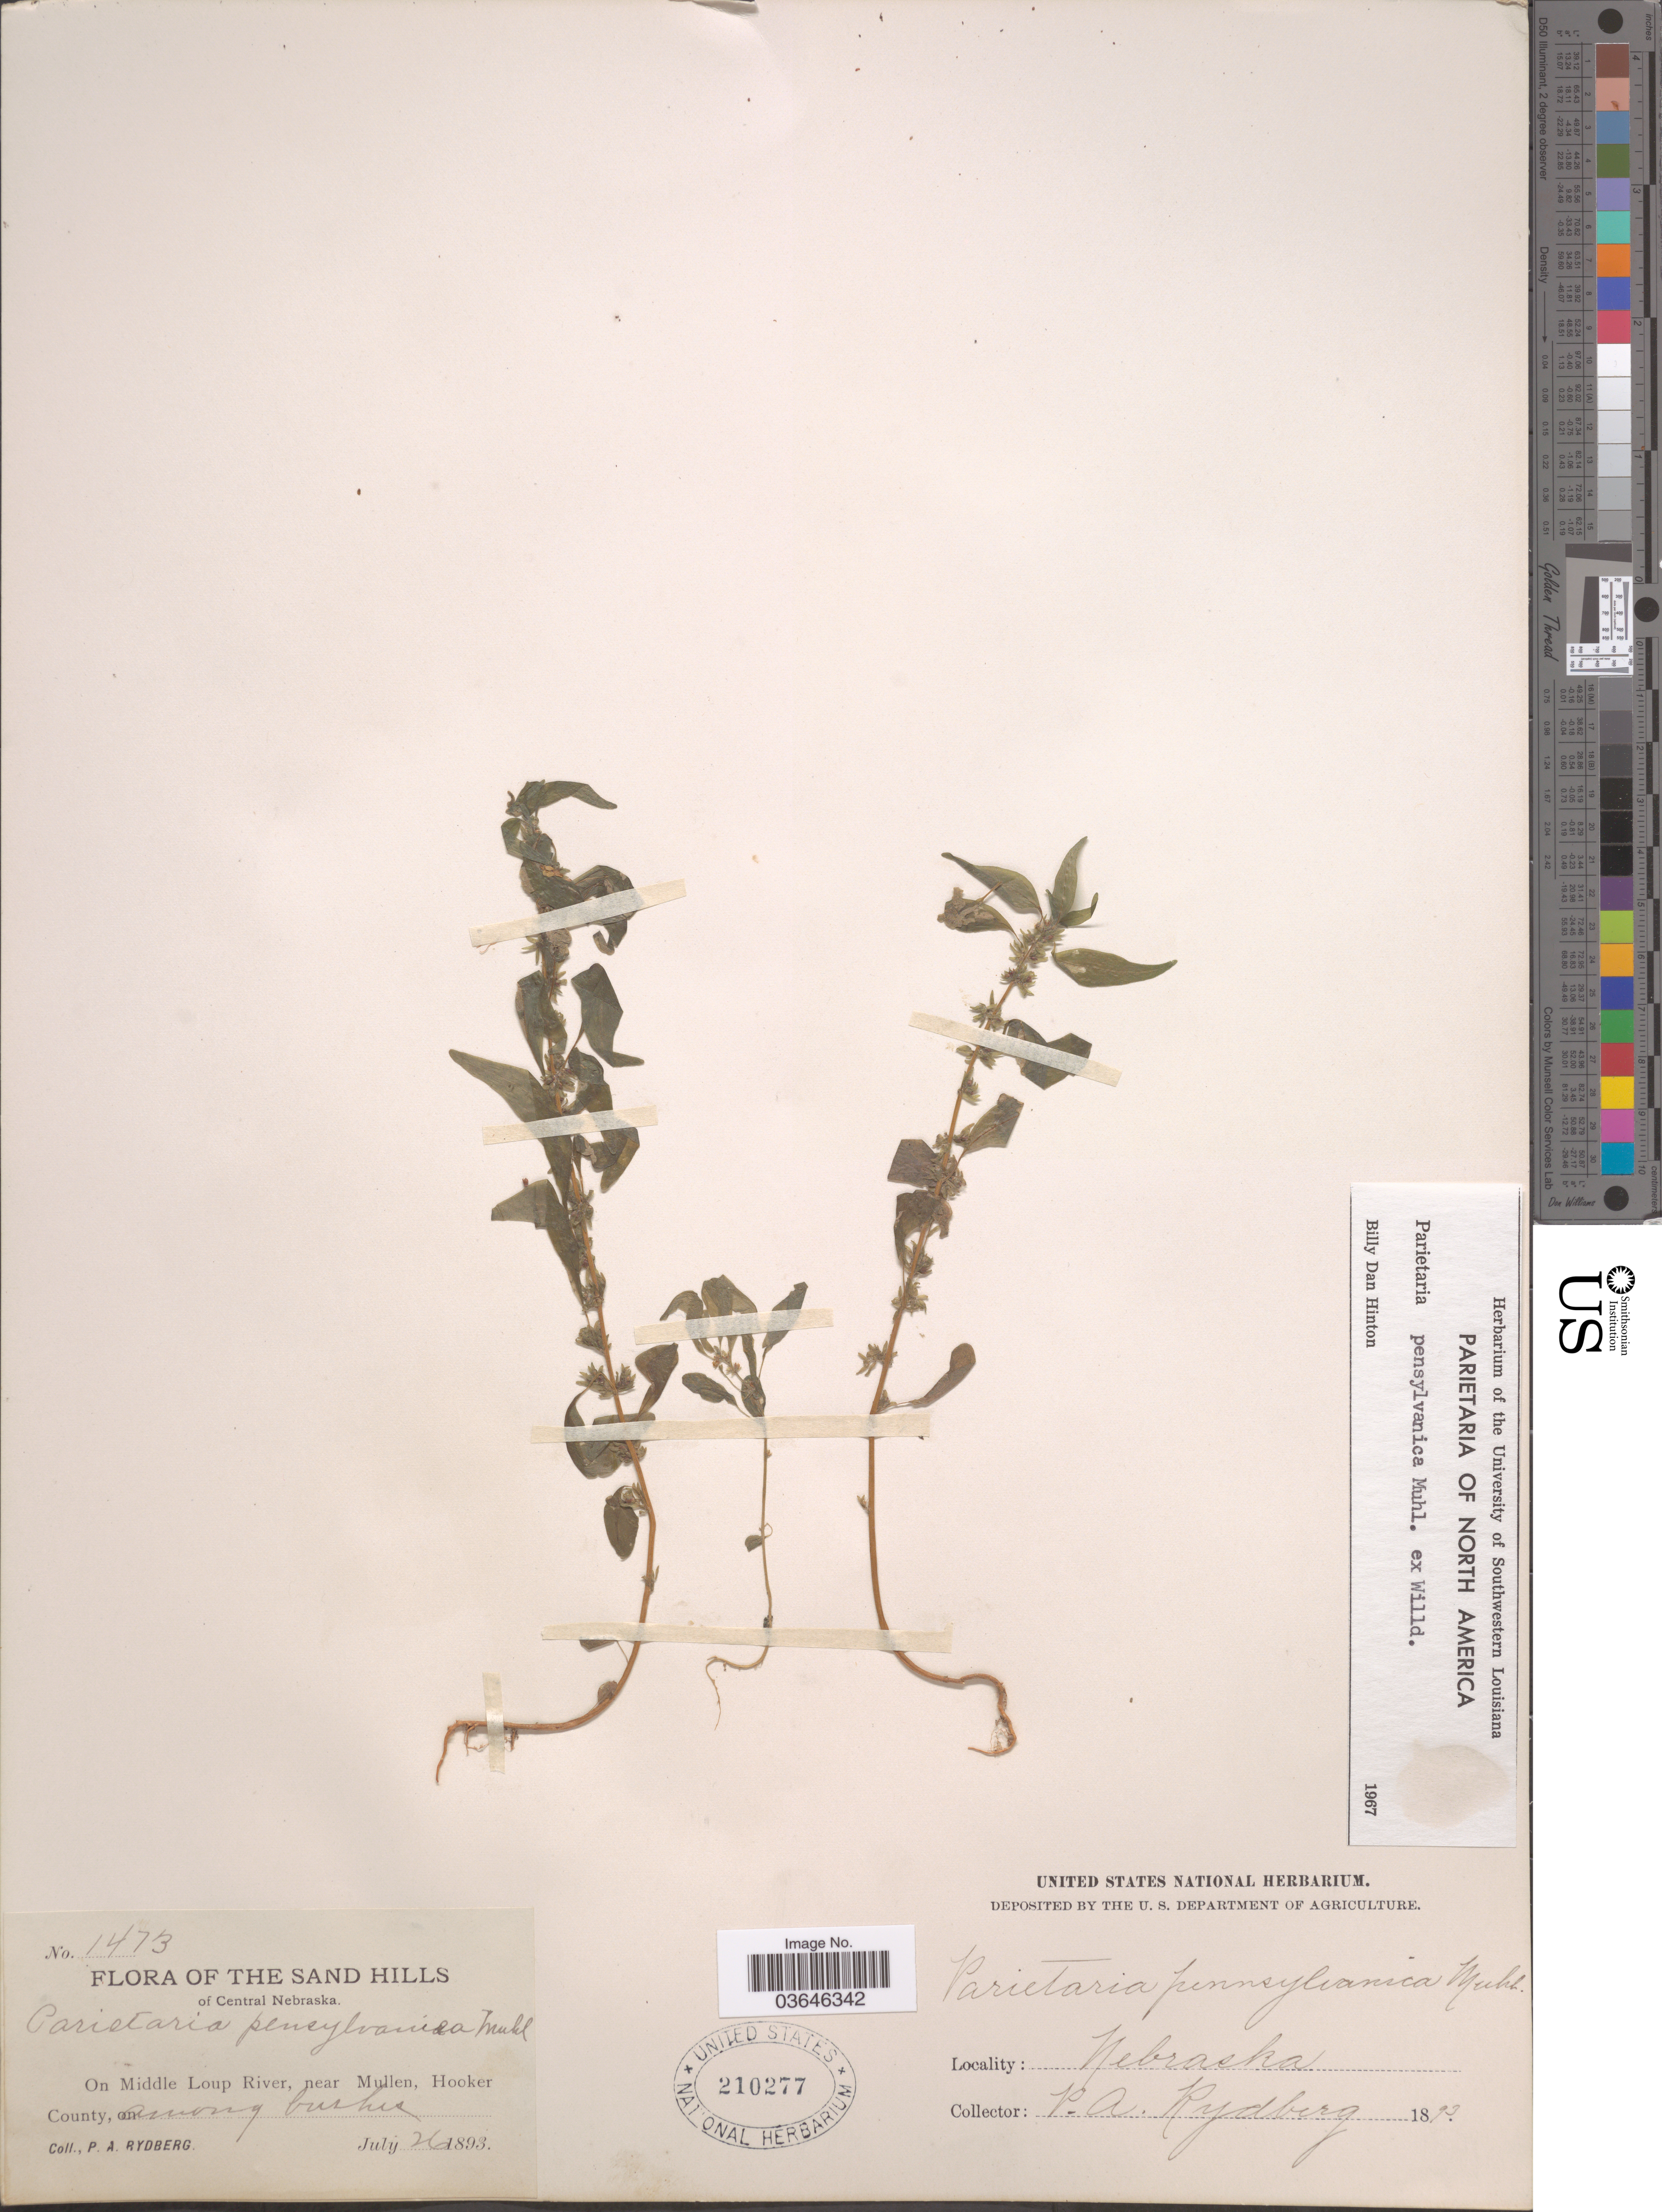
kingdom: Plantae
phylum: Tracheophyta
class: Magnoliopsida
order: Rosales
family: Urticaceae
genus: Parietaria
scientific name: Parietaria pensylvanica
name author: Muhl. ex Willd.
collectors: P. A. Rydberg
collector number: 1473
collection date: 1893-07-26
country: United States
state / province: Nebraska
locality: The Sand Hills of Central Nebraska. On Middle Loup River, near Mullen, Hooker County.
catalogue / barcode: US 210277